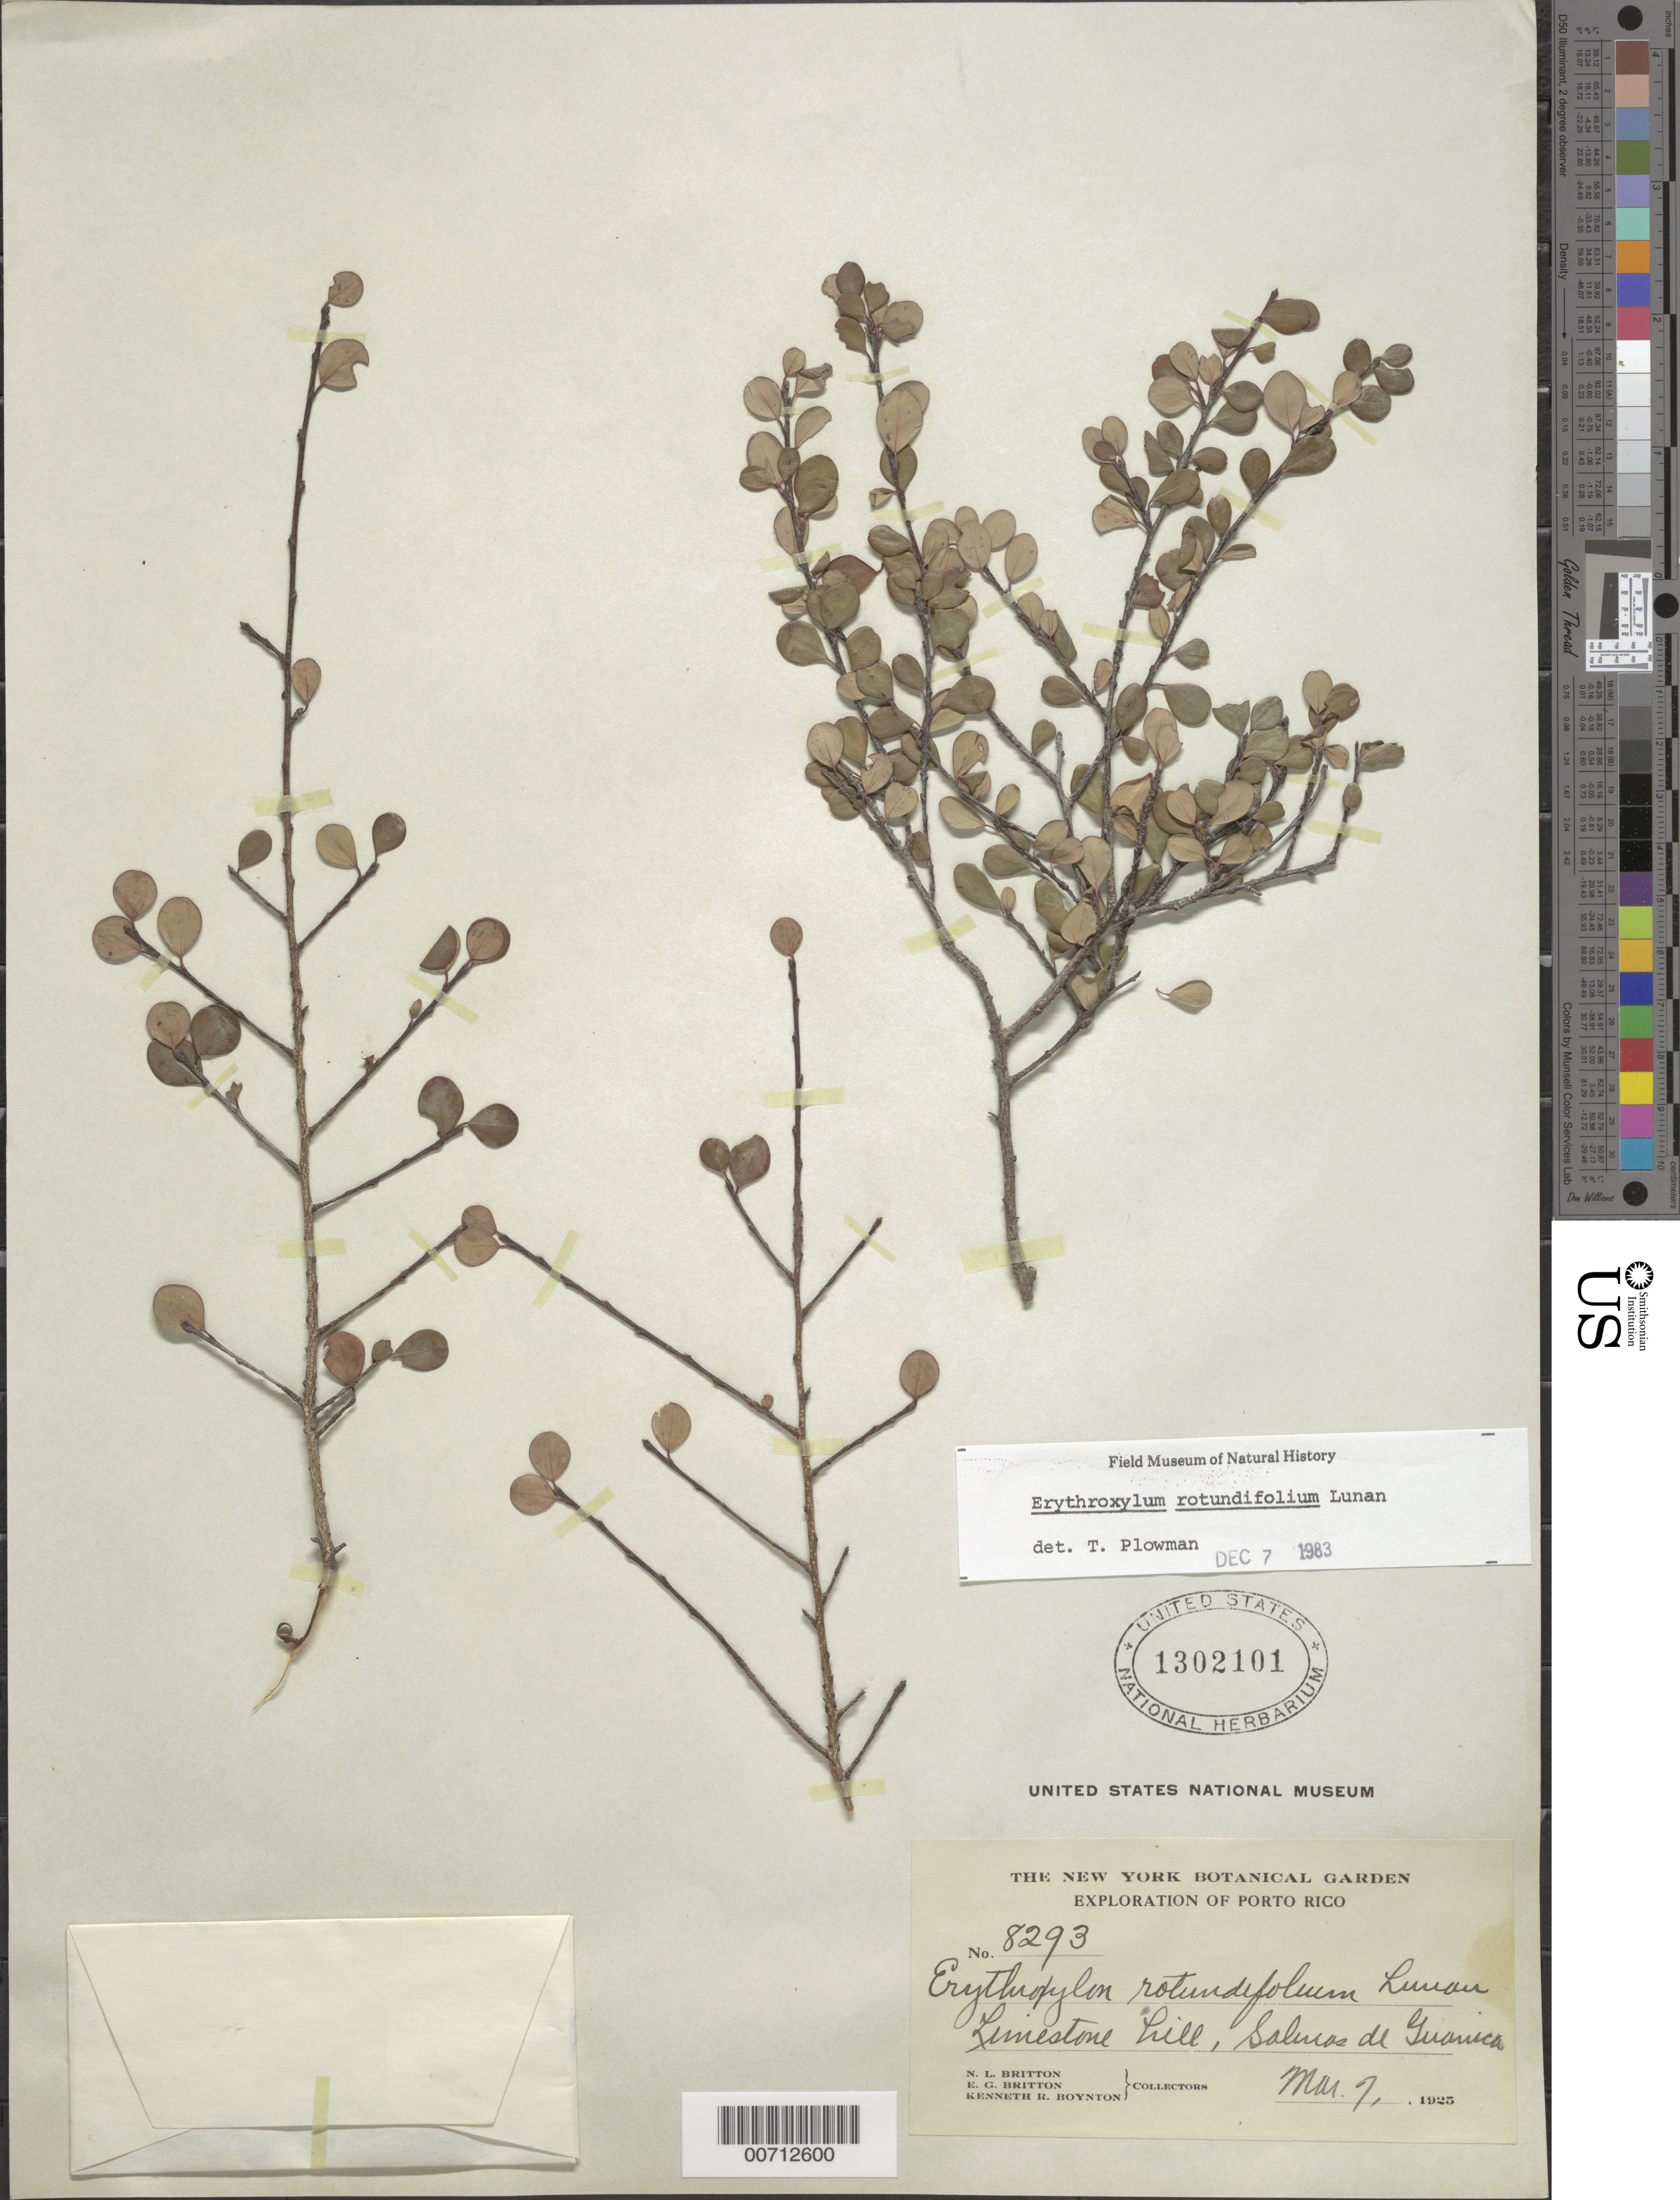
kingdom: Plantae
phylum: Tracheophyta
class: Magnoliopsida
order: Malpighiales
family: Erythroxylaceae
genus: Erythroxylum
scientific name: Erythroxylum rotundifolium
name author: Lunan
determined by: Plowman, Timothy C.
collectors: N. Britton, E. G. Britton & K. Boynton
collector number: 8293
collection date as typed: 07 Mar 1925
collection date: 1925-03-07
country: Puerto Rico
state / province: Guanica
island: Greater Antilles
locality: Salinas de Guanica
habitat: Limestone hills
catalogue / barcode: US 1302101